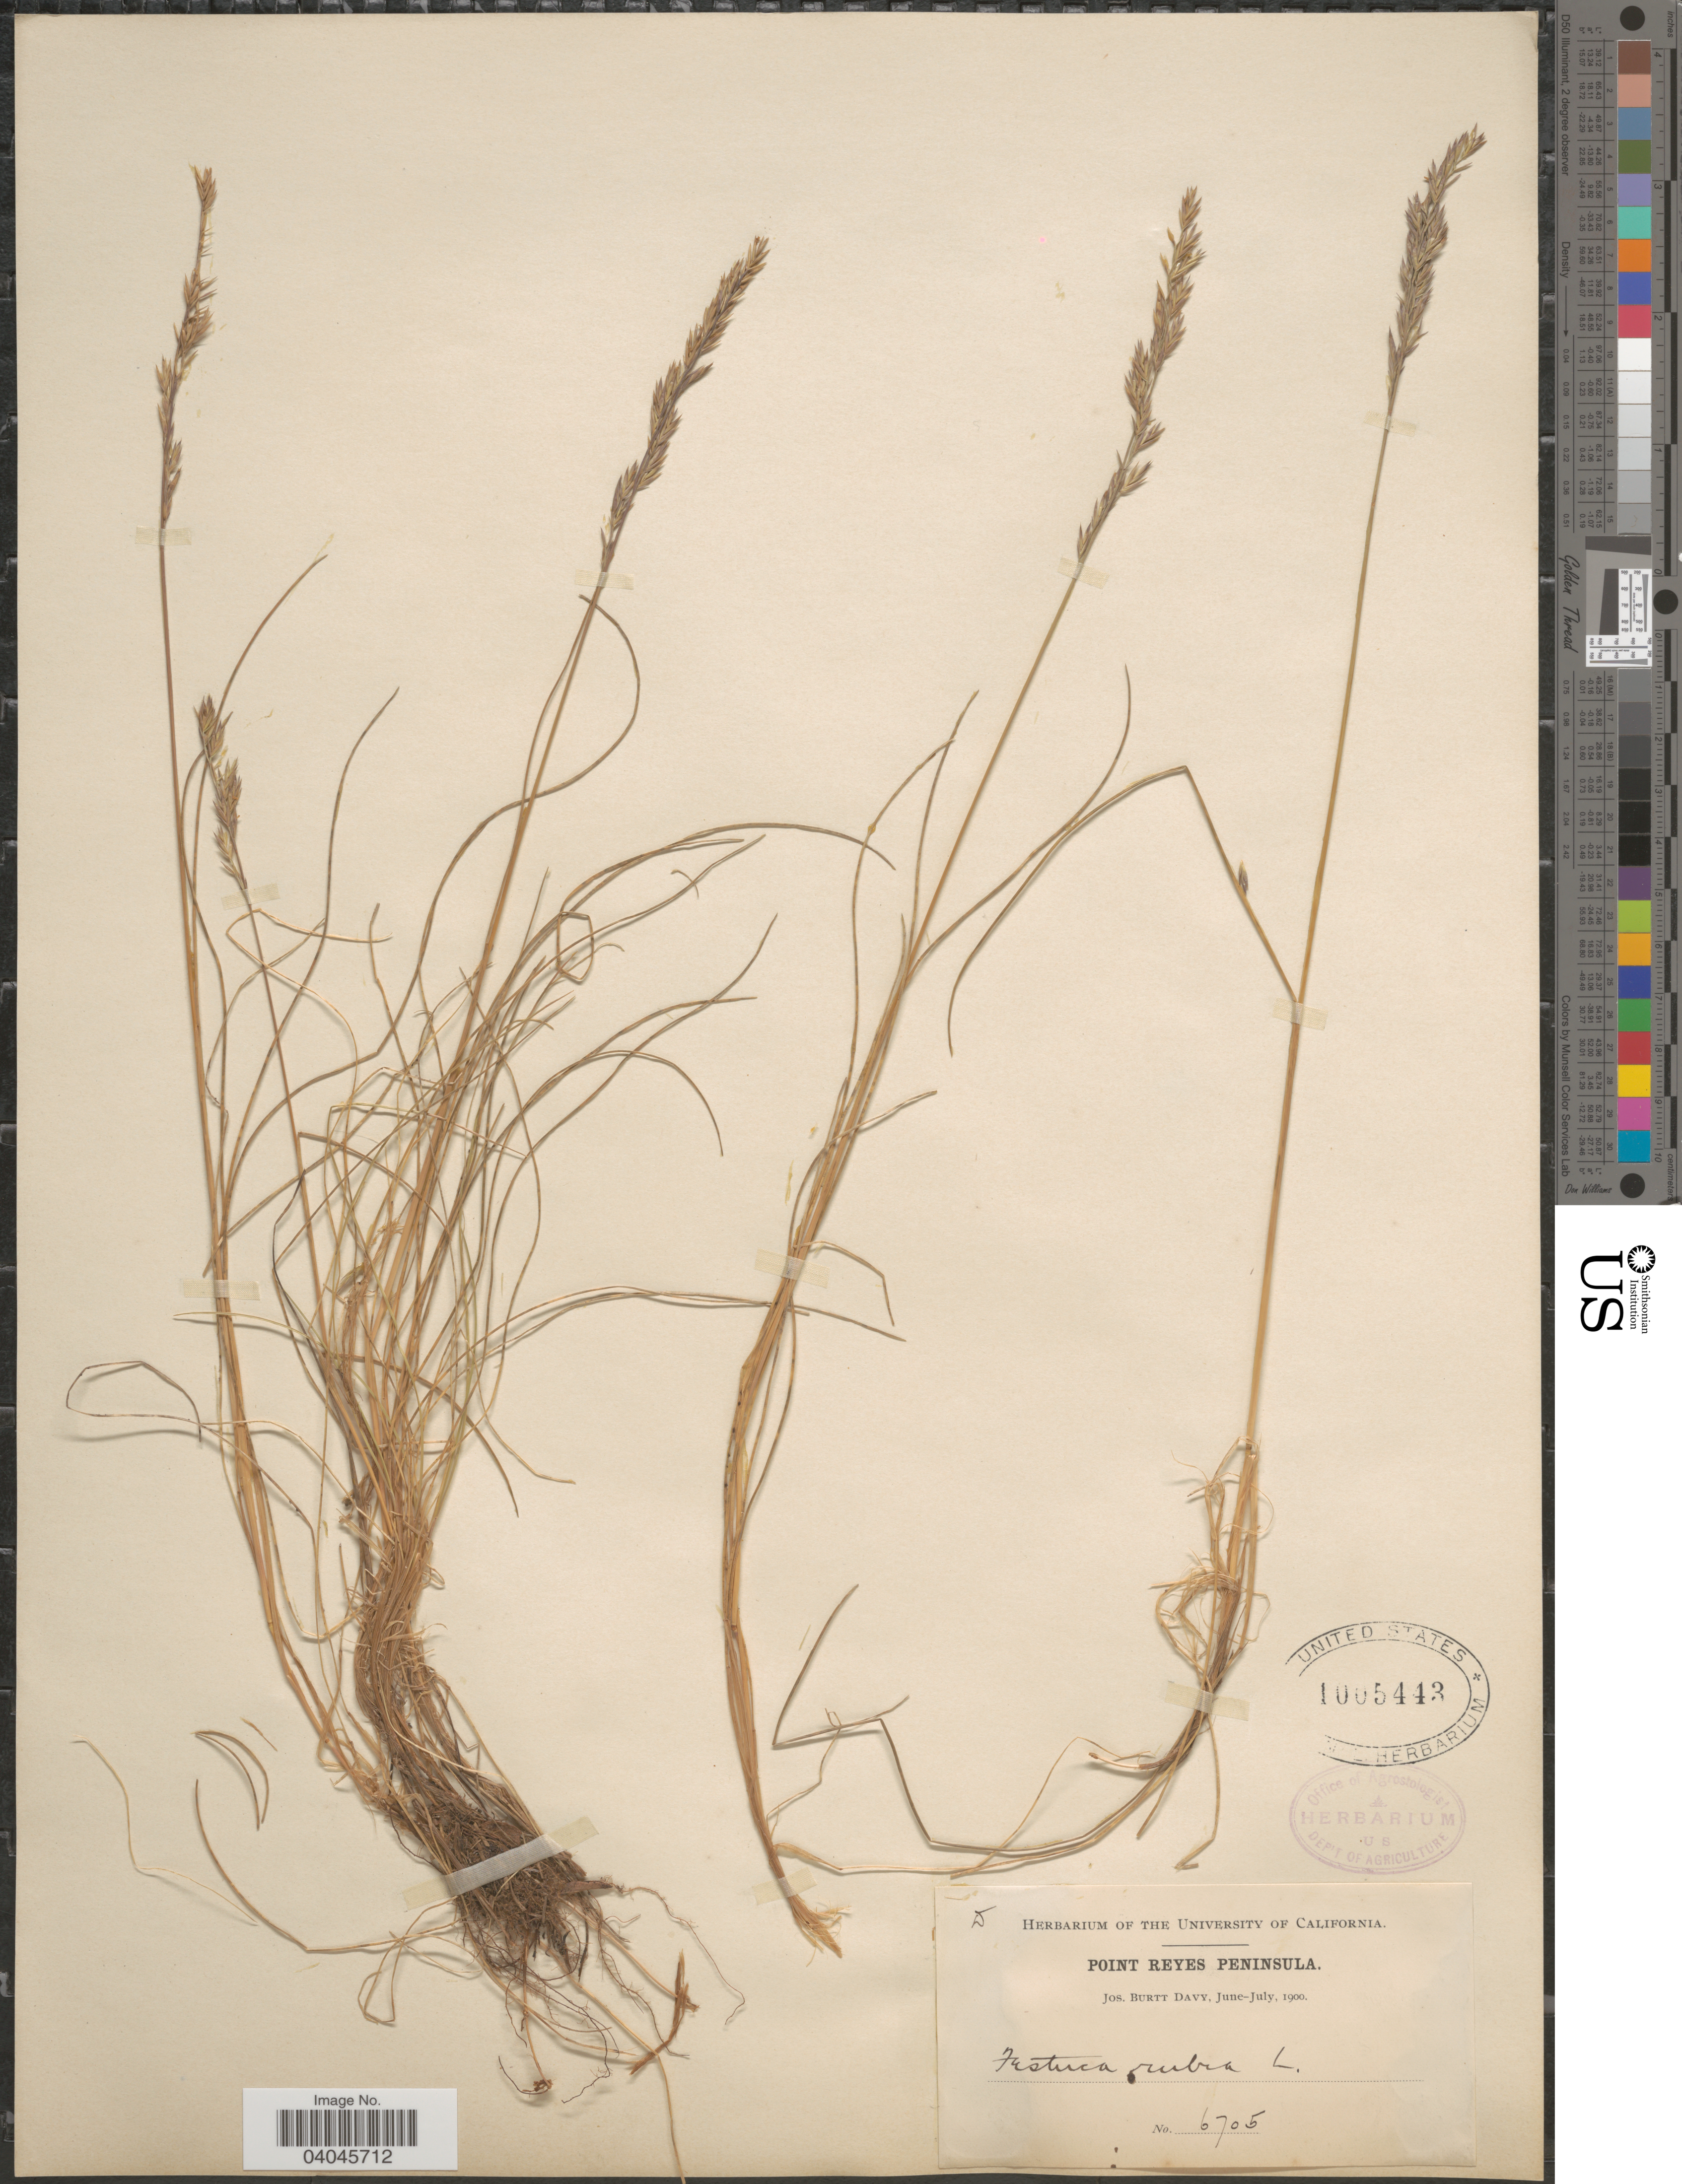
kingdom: Plantae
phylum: Tracheophyta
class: Liliopsida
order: Poales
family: Poaceae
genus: Festuca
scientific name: Festuca rubra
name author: L.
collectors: J. Burtt Davy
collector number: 6705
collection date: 1900-06/1900-07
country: United States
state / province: California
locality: Point Reyes Peninsula.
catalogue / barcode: US 1005443